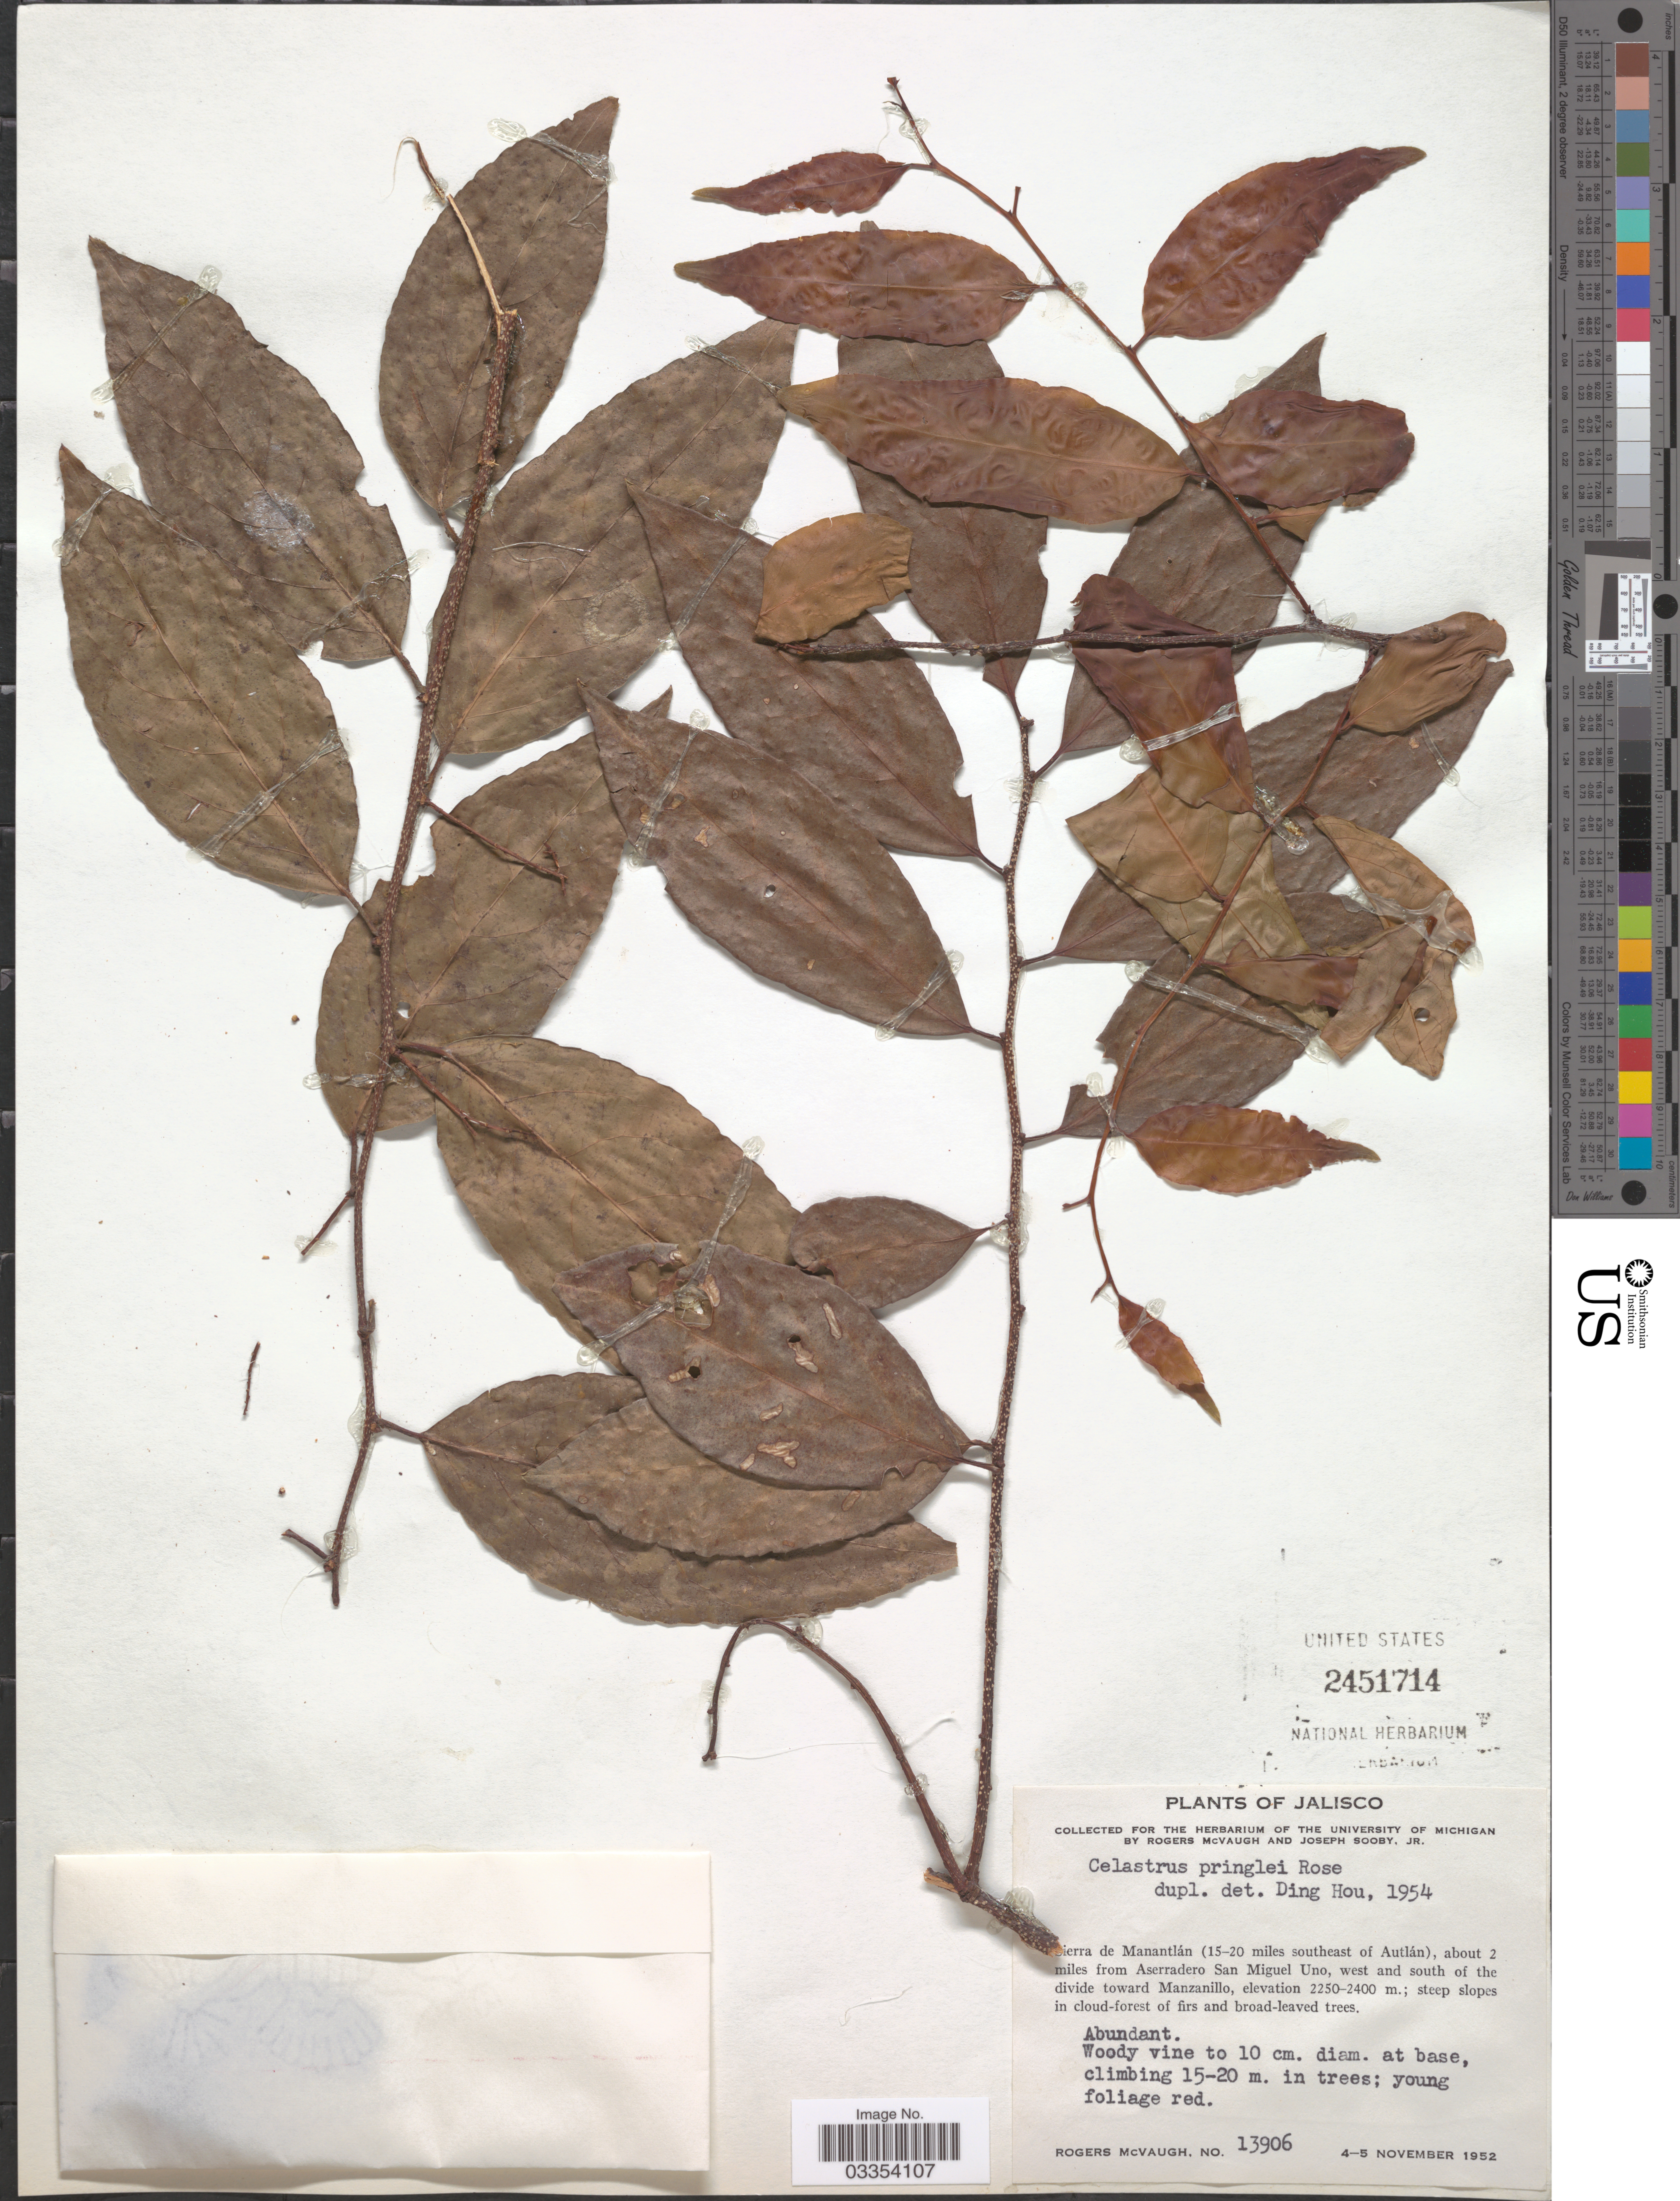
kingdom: Plantae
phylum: Tracheophyta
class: Magnoliopsida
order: Celastrales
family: Celastraceae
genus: Celastrus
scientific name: Celastrus pringlei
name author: Rose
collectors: R. McVaugh & J. Sooby Jr.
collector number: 13906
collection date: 1952-11-04/1952-11-05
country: Mexico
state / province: Jalisco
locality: Sierra de Mamantlán (15-20 miles southeast of Autlán), about 2 miles from Aserradero San Miguel Uno, west and south of the divide toward Manzanillo.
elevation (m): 2250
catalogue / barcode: US 2451714